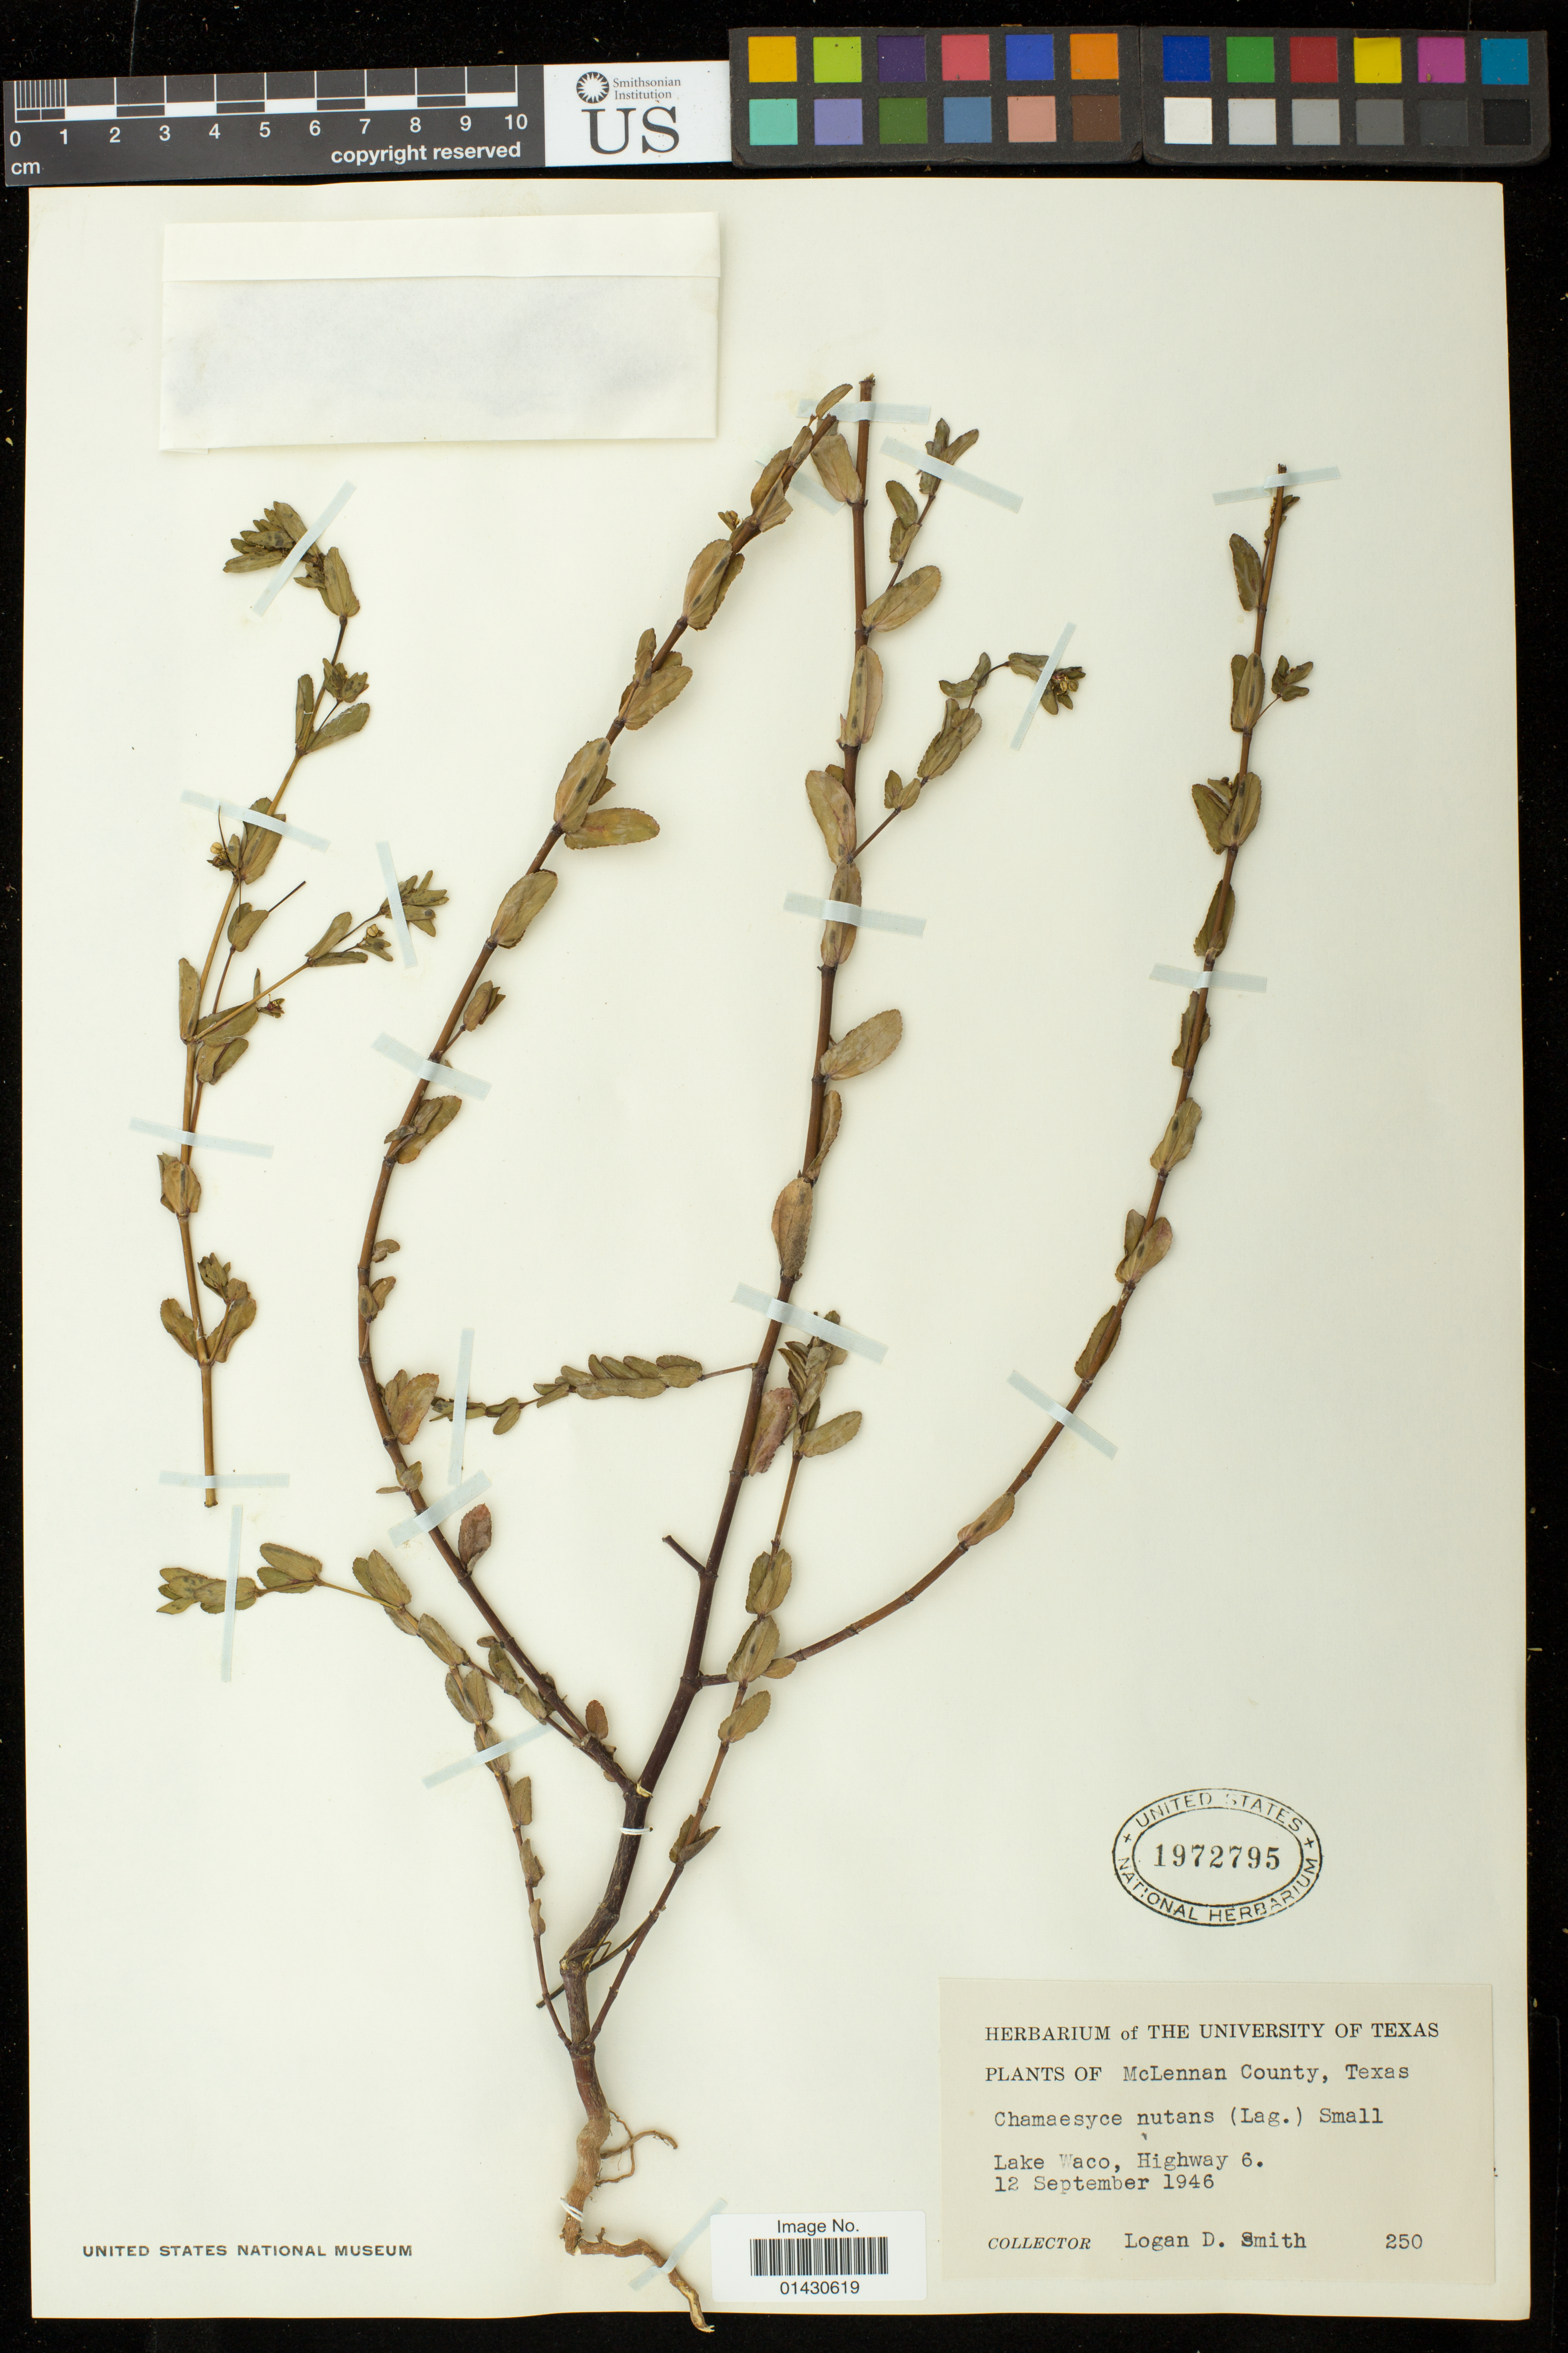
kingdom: Plantae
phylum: Tracheophyta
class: Magnoliopsida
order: Malpighiales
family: Euphorbiaceae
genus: Euphorbia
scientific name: Euphorbia maculata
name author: L.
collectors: L. Smith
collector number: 250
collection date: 1946-09-12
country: United States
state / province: Texas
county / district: McLennan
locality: Lake Waco, Highway 6.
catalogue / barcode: US 1972795